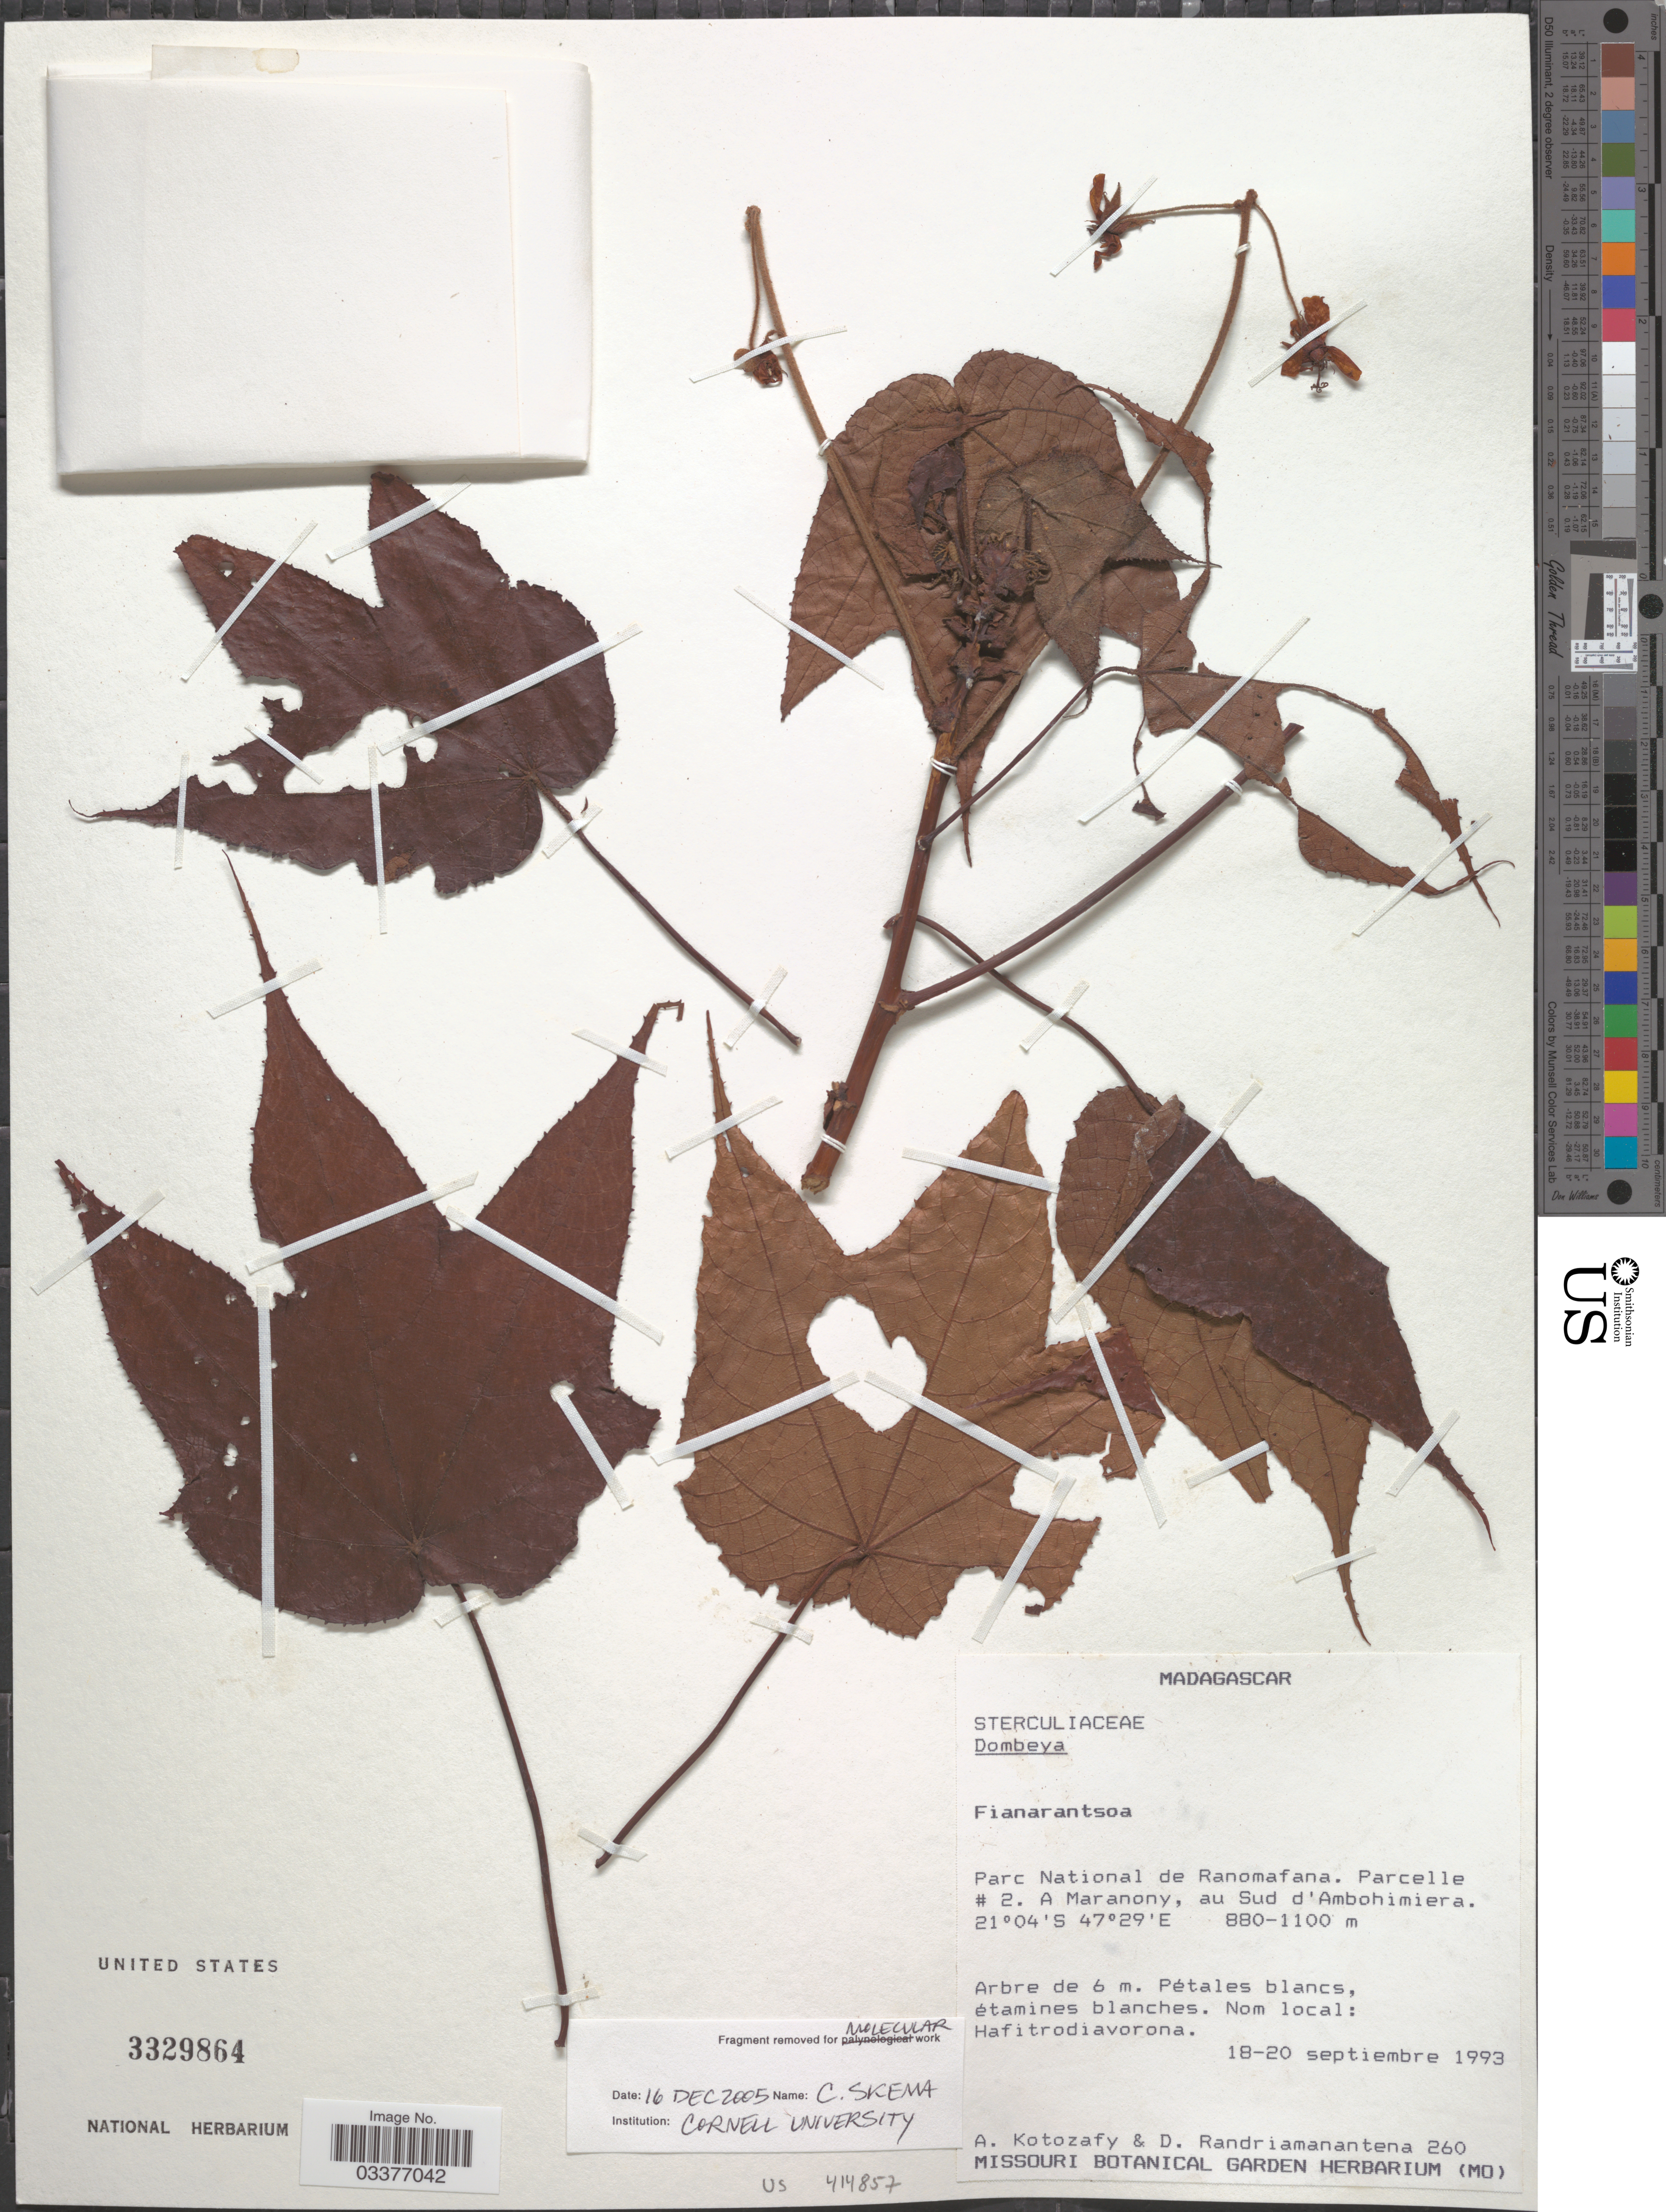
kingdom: Plantae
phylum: Tracheophyta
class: Magnoliopsida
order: Malvales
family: Malvaceae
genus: Dombeya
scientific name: Dombeya sp.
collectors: A. Kotozafy & D. Randriamanantena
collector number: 260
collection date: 1993-09-18/1993-09-20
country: Madagascar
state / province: Vatovavy Fitovinany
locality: Parc National de Ranomafana. Parcelle # 2. A Maranony, au Sud d'Ambohimiera.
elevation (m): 880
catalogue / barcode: US 3329864